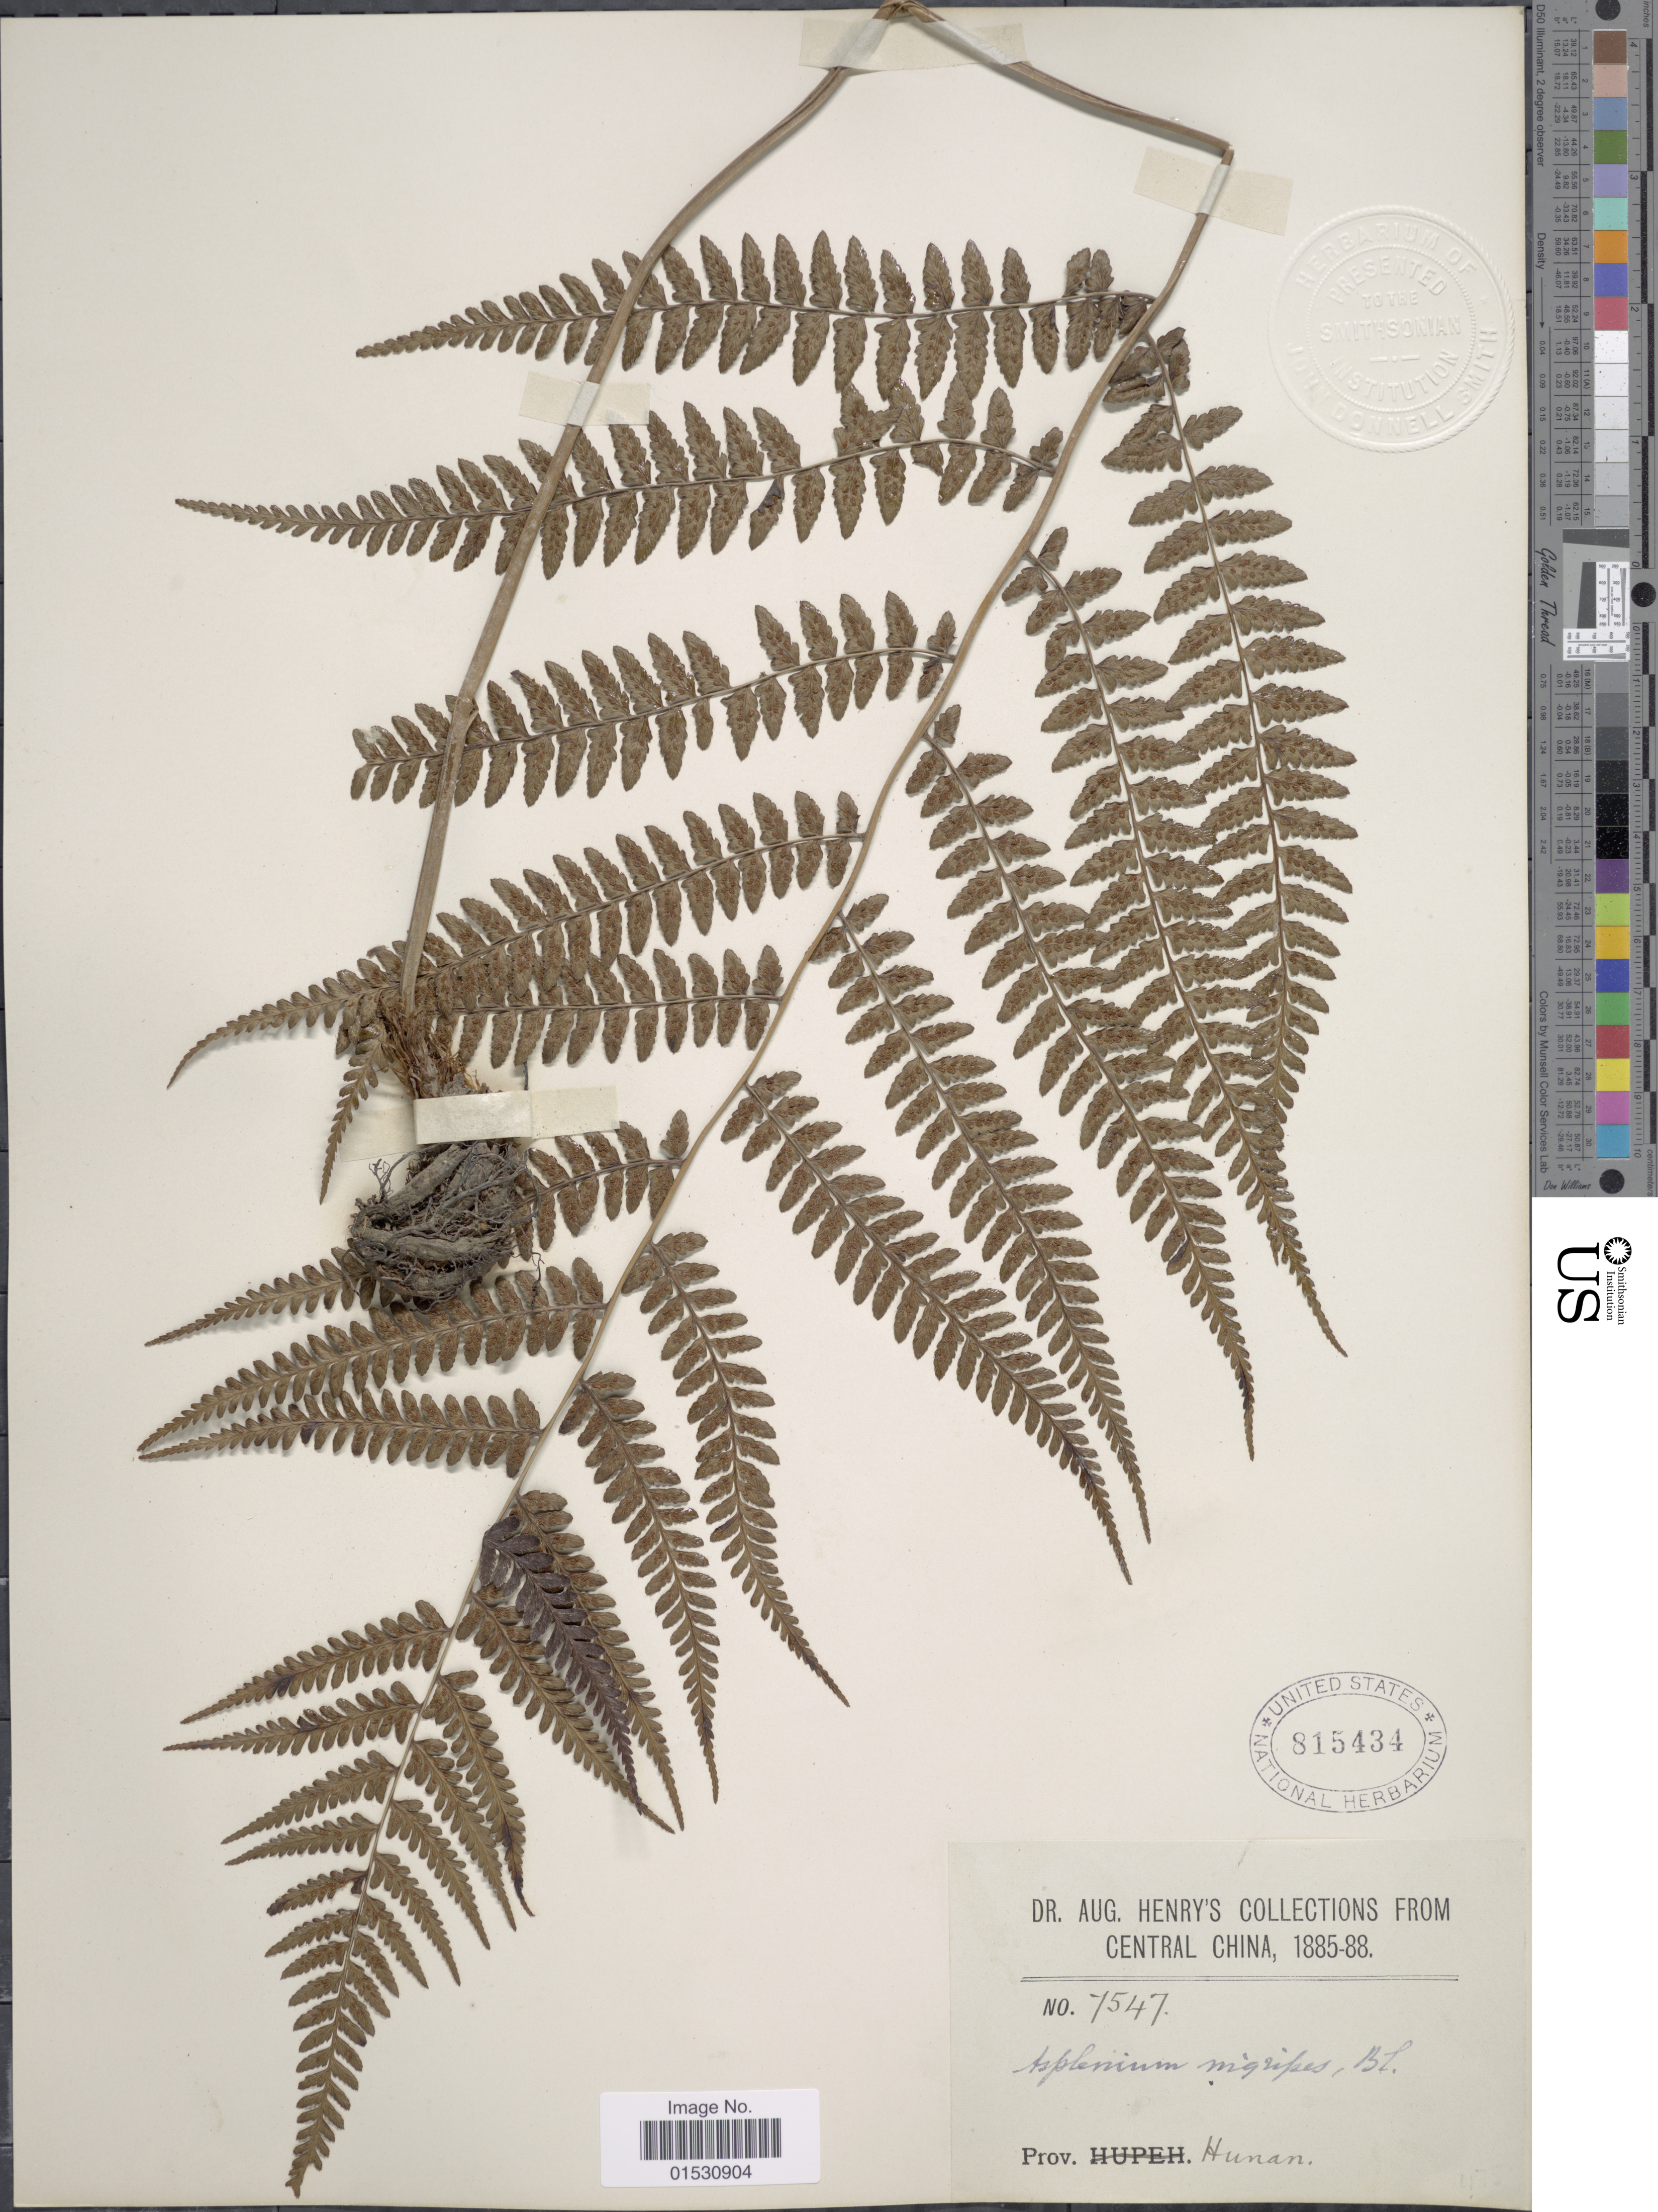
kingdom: Plantae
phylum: Tracheophyta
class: Polypodiopsida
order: Polypodiales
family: Athyriaceae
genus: Athyrium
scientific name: Athyrium nigripes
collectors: A. Henry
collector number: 7547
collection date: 1885/1888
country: China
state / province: Hunan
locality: Central China. Prov. Hunan.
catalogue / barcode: US 815434